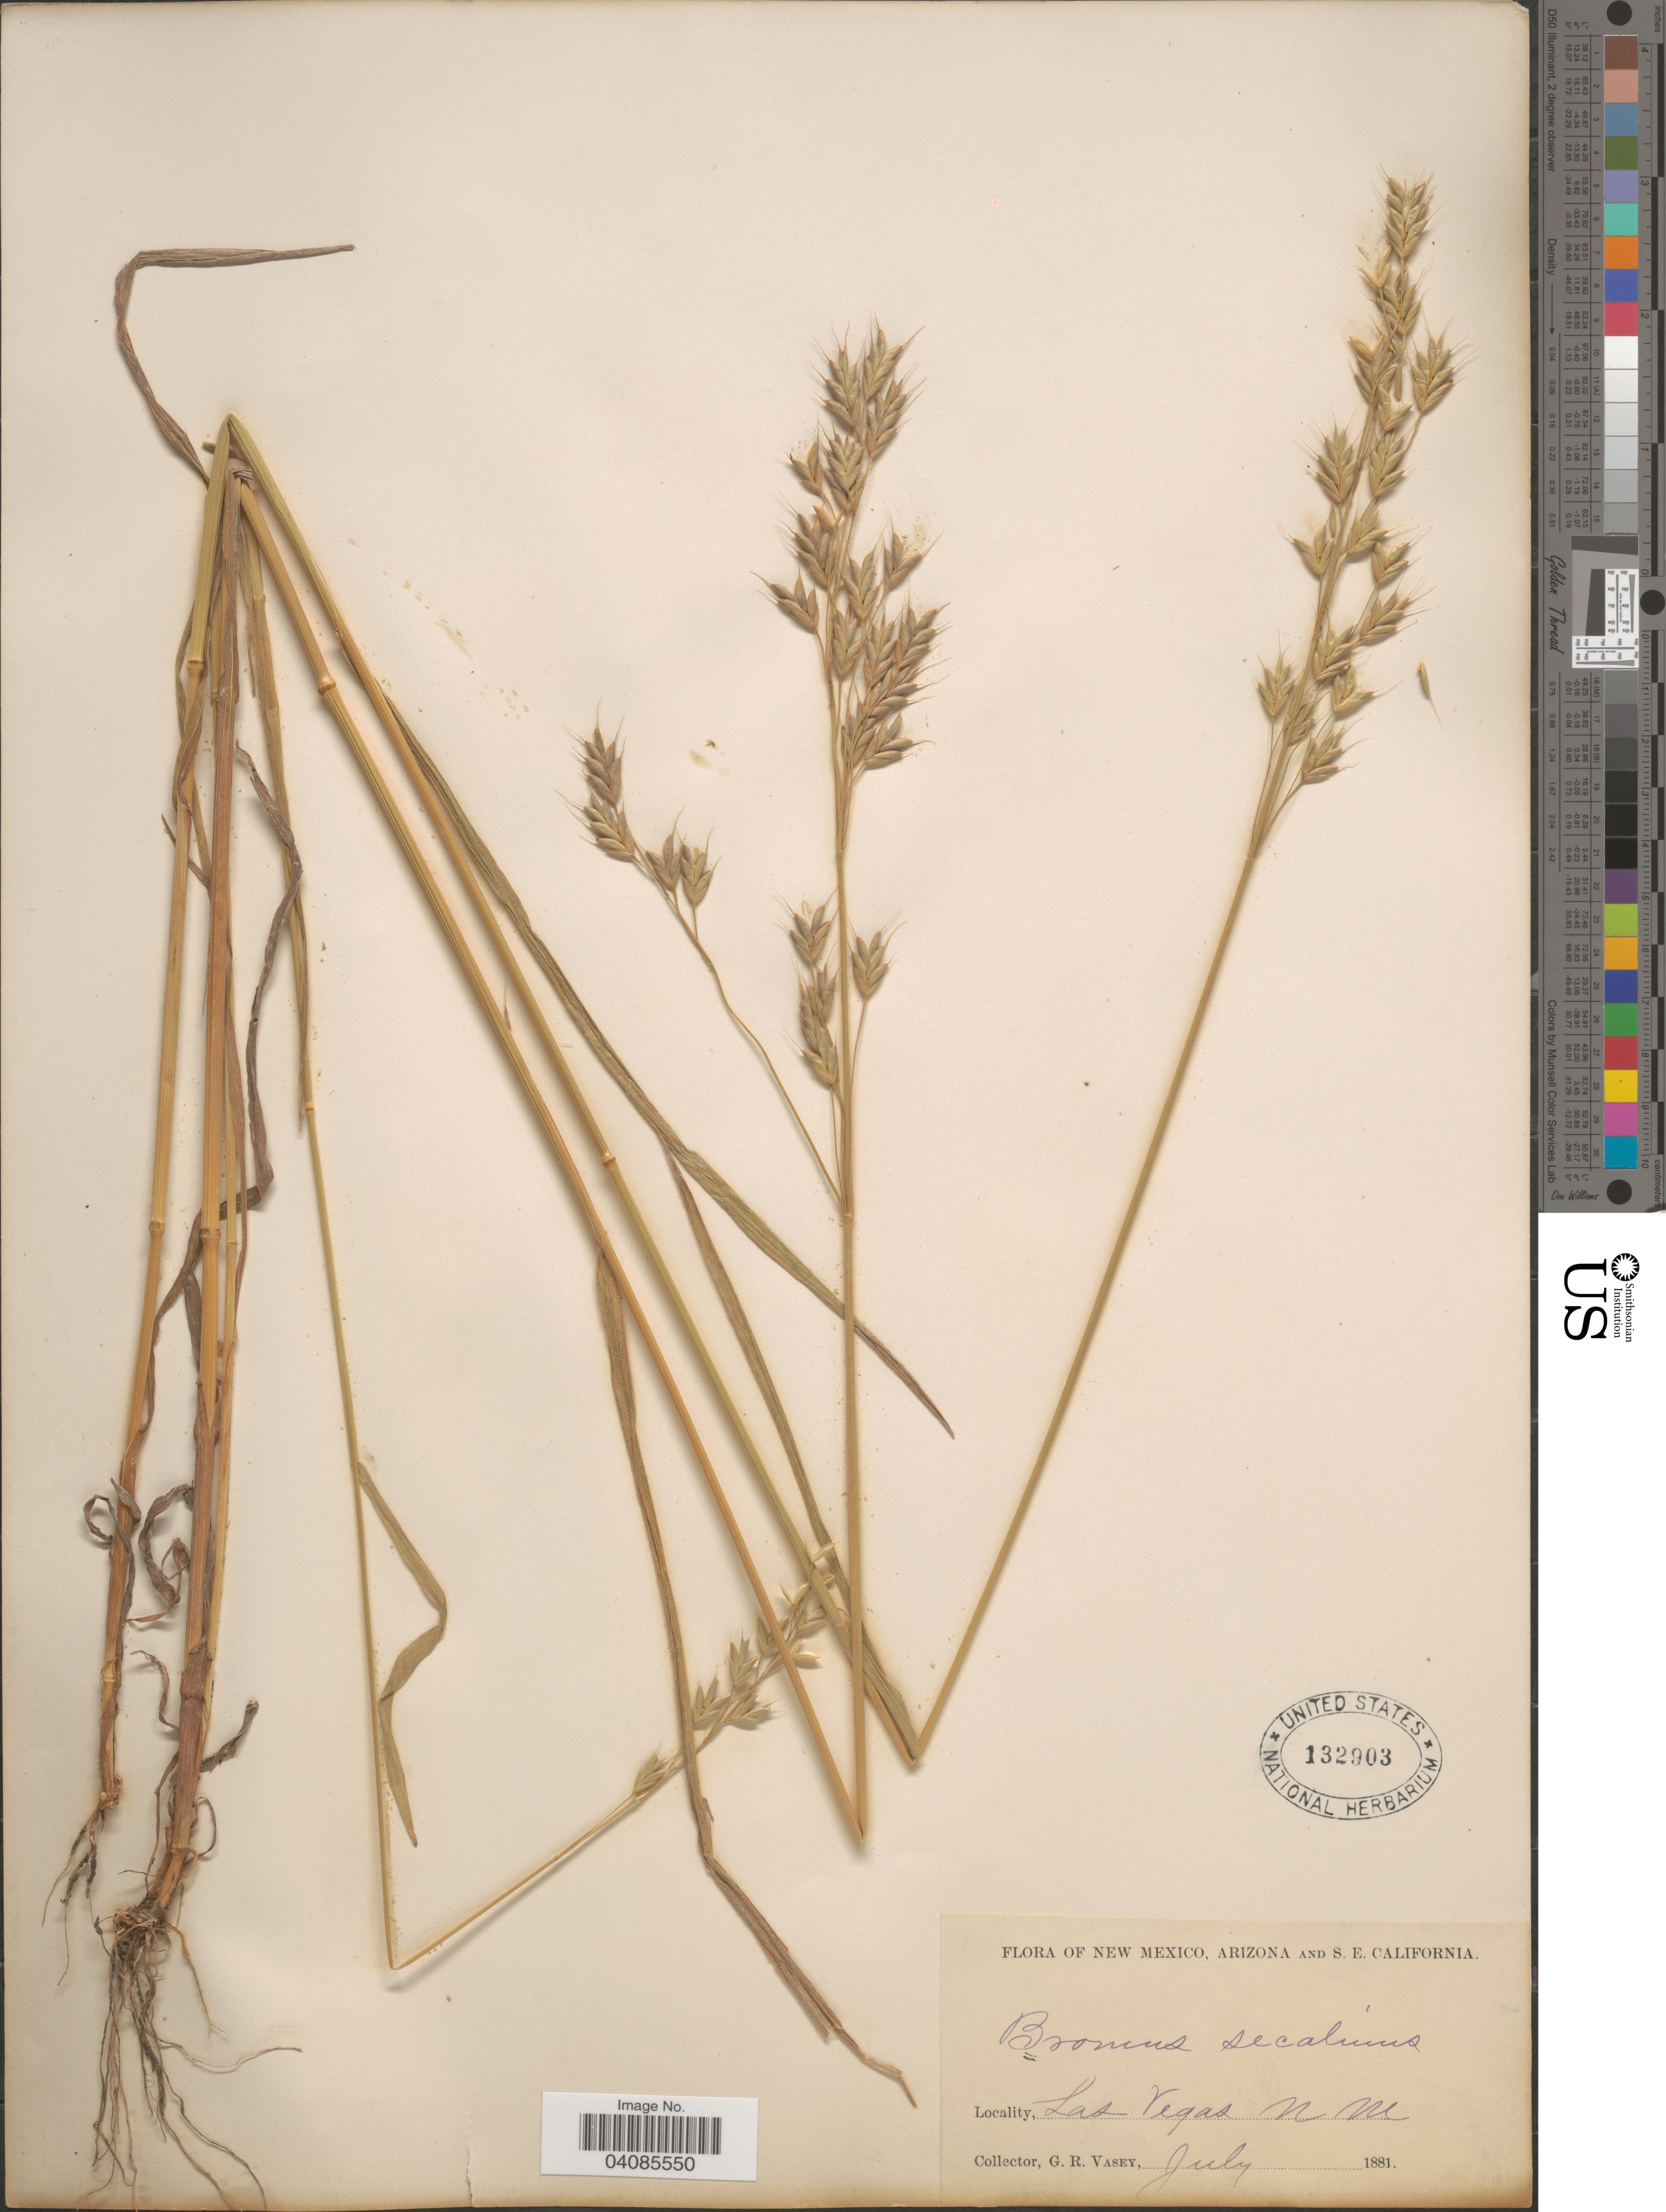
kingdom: Plantae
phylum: Tracheophyta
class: Liliopsida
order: Poales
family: Poaceae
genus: Bromus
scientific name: Bromus secalinus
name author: L.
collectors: G. R. Vasey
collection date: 1881-07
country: United States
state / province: New Mexico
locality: Las Vegas.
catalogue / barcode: US 132903